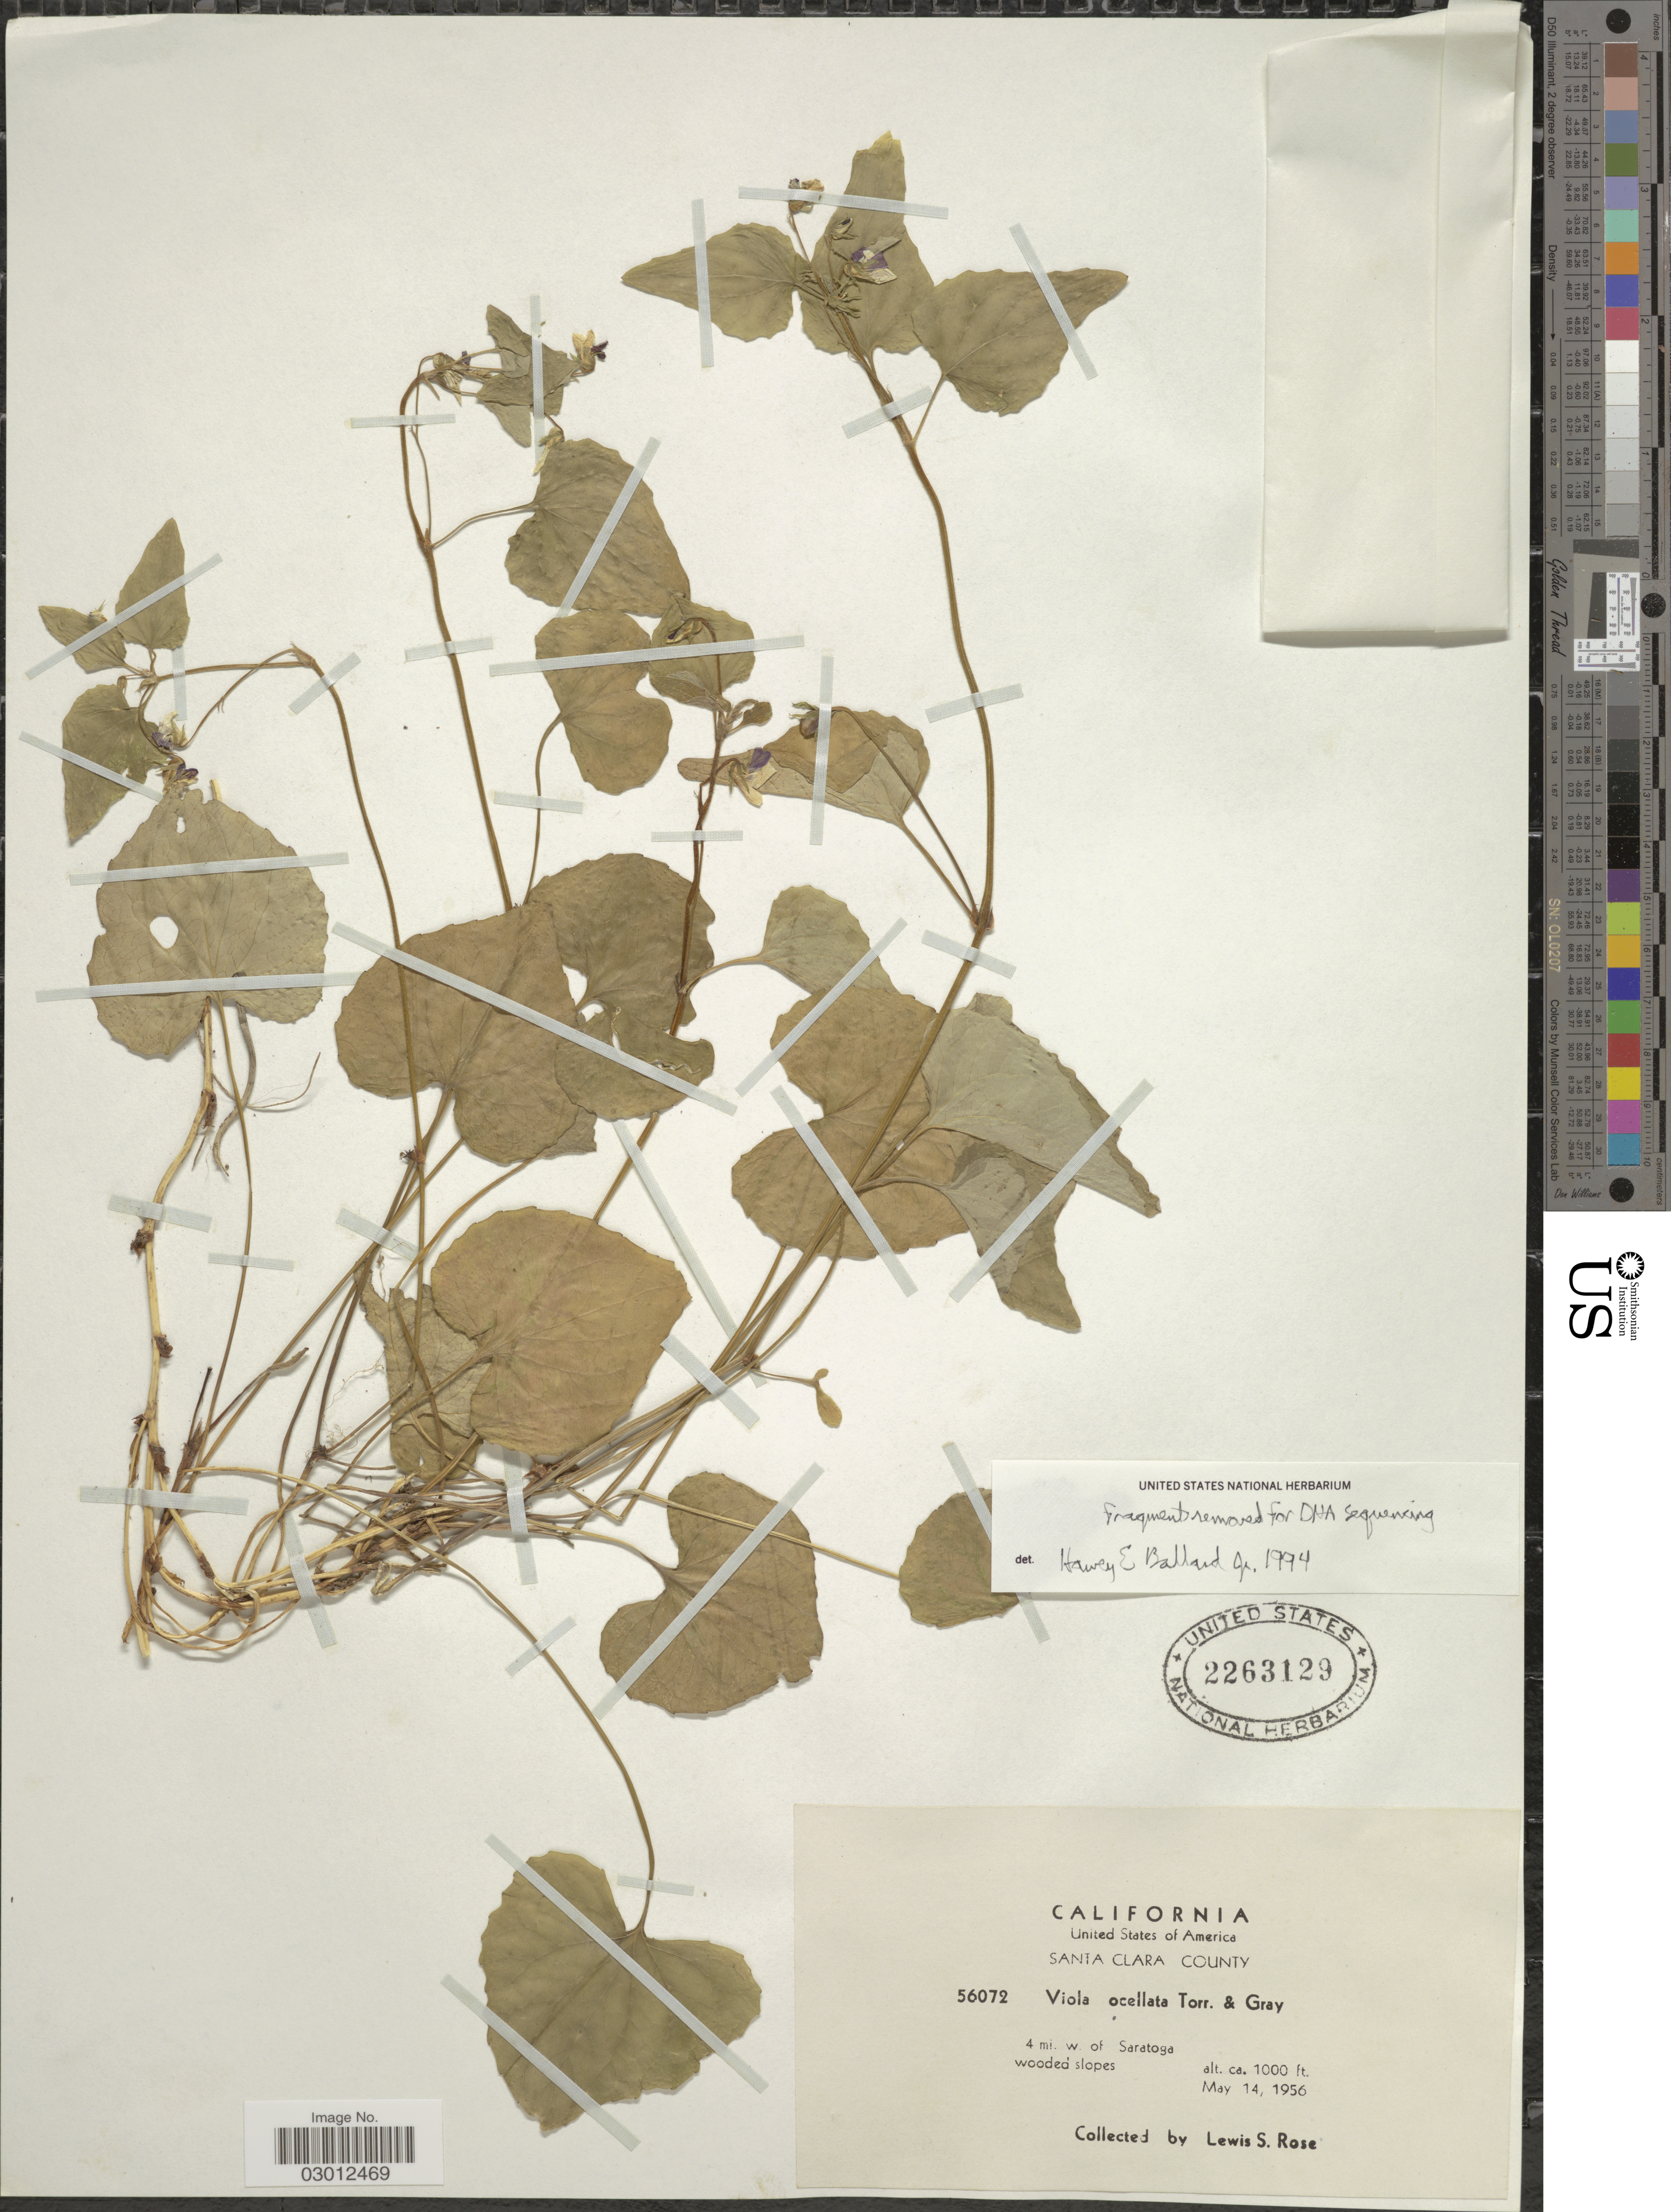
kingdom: Plantae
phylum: Tracheophyta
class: Magnoliopsida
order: Malpighiales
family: Violaceae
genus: Viola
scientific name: Viola ocellata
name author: Torr. & A. Gray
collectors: L. S. Rose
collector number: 56072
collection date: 1956-05-14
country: United States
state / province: California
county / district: Santa Clara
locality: Santa Clara County. 4 mi. w. of Saratoga wooded slopes.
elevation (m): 305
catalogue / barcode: US 2263129